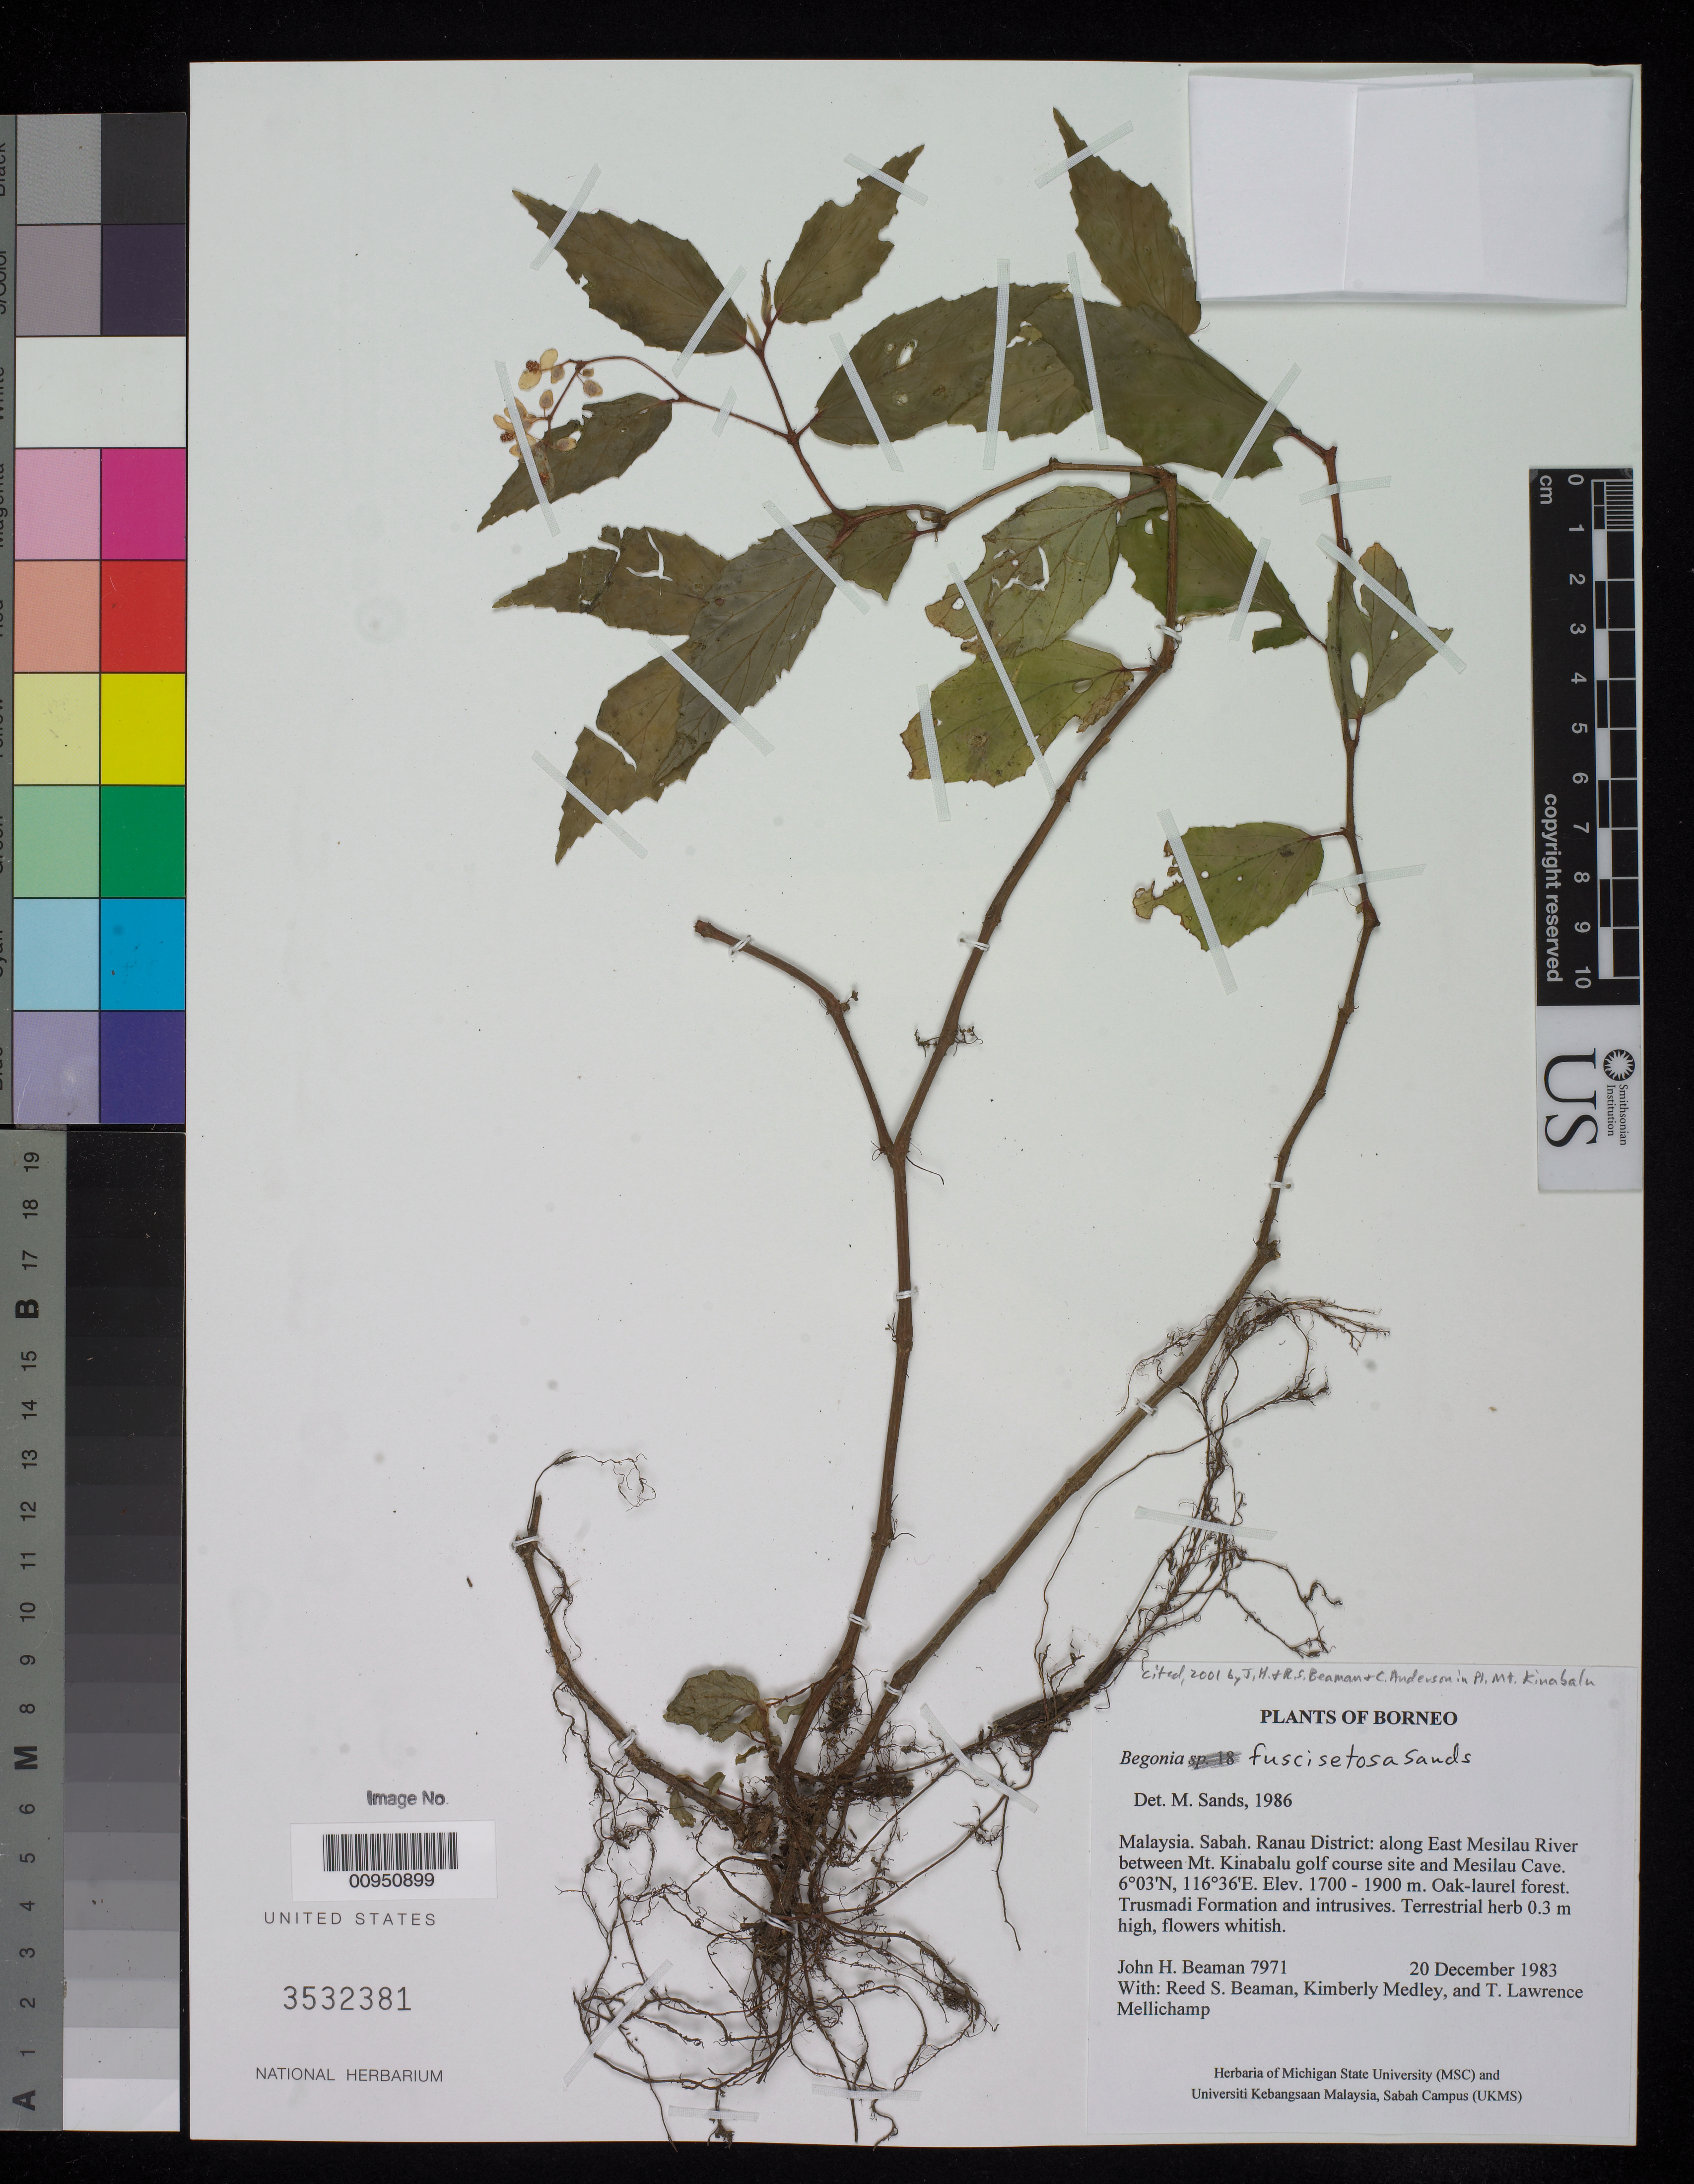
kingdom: Plantae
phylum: Tracheophyta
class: Magnoliopsida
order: Cucurbitales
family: Begoniaceae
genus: Begonia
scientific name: Begonia fuscisetosa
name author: Sands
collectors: J. H. Beaman, R. S. Beaman, K. Medley & T. L. Mellichamp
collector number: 7971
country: Malaysia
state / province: Sabah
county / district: Ranau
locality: Along E Misilau River between Mt. Kinabalu golf course site and Mesilau Cave.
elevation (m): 1700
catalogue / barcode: US 3532381